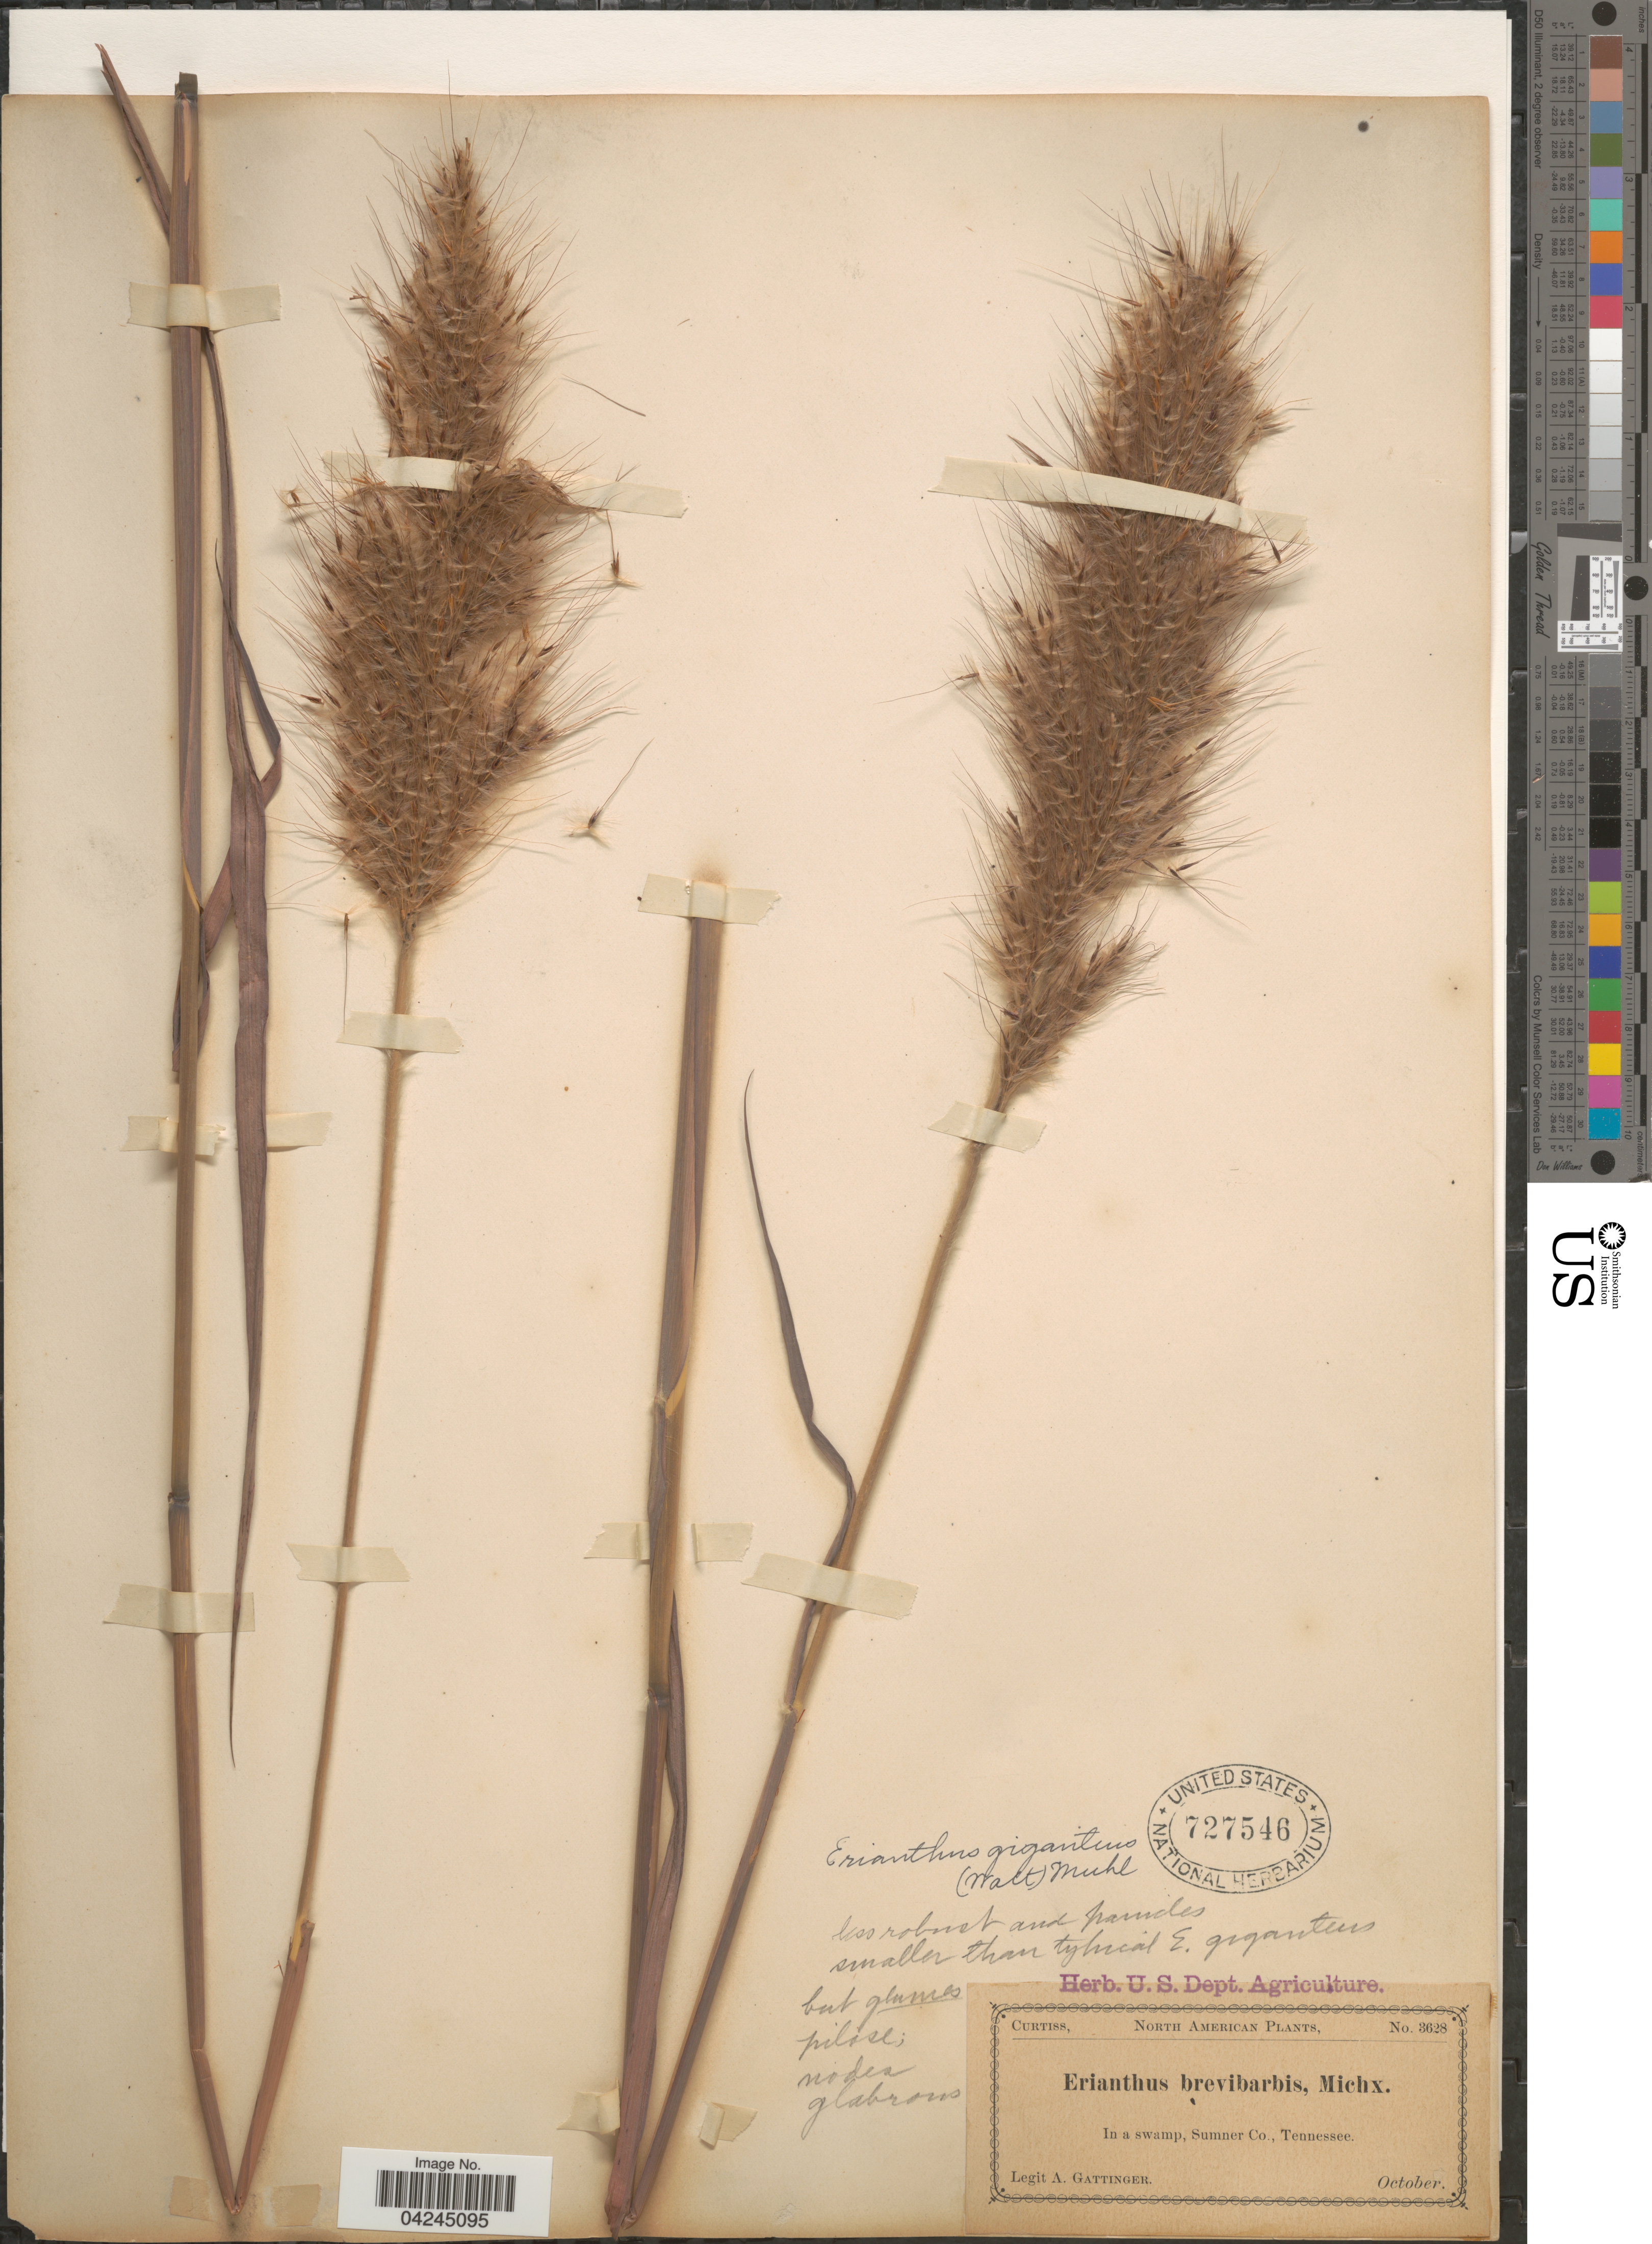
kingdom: Plantae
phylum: Tracheophyta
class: Liliopsida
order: Poales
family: Poaceae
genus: Erianthus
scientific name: Erianthus giganteus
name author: (Walter) P. Beauv.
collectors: A. Gattinger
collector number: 3628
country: United States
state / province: Tennessee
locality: In a swamp, Summer Co.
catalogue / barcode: US 727546